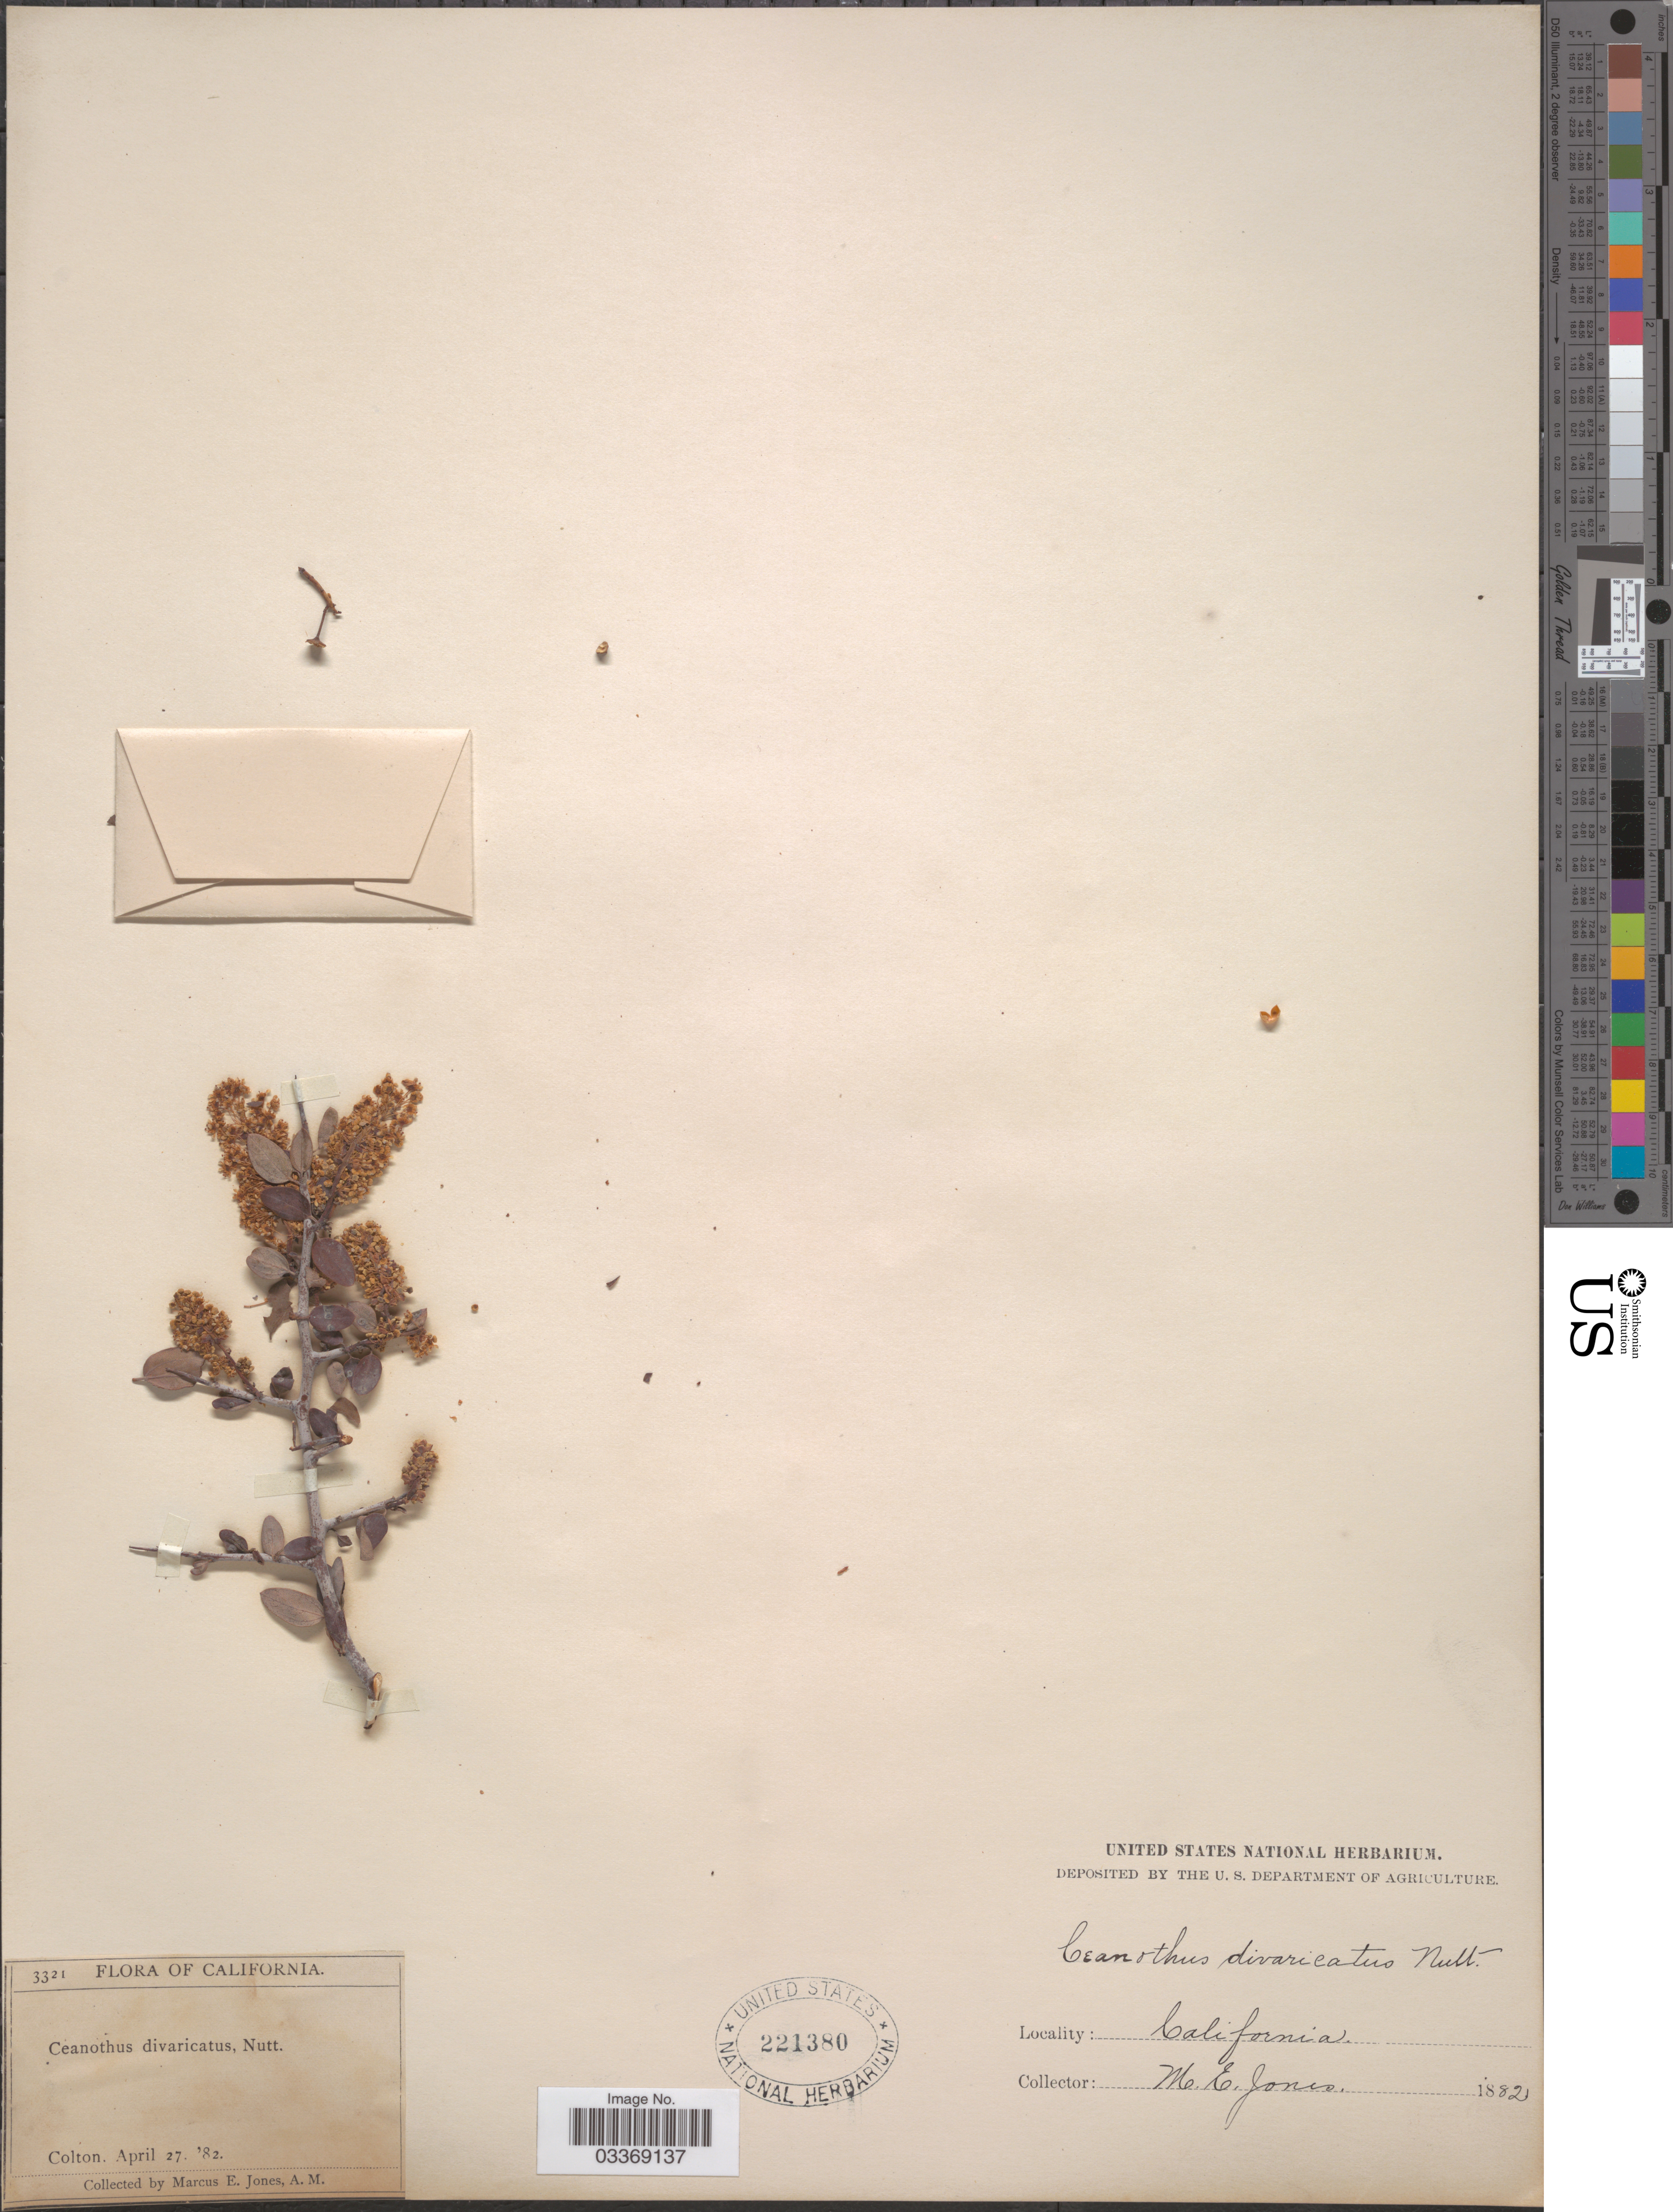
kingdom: Plantae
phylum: Tracheophyta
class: Magnoliopsida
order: Rosales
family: Rhamnaceae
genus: Ceanothus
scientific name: Ceanothus divaricatus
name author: Nutt. ex Torr. & S.F. Gray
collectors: M. E. Jones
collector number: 3321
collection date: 1882-04-27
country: United States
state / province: California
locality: Colton.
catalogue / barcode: US 221380